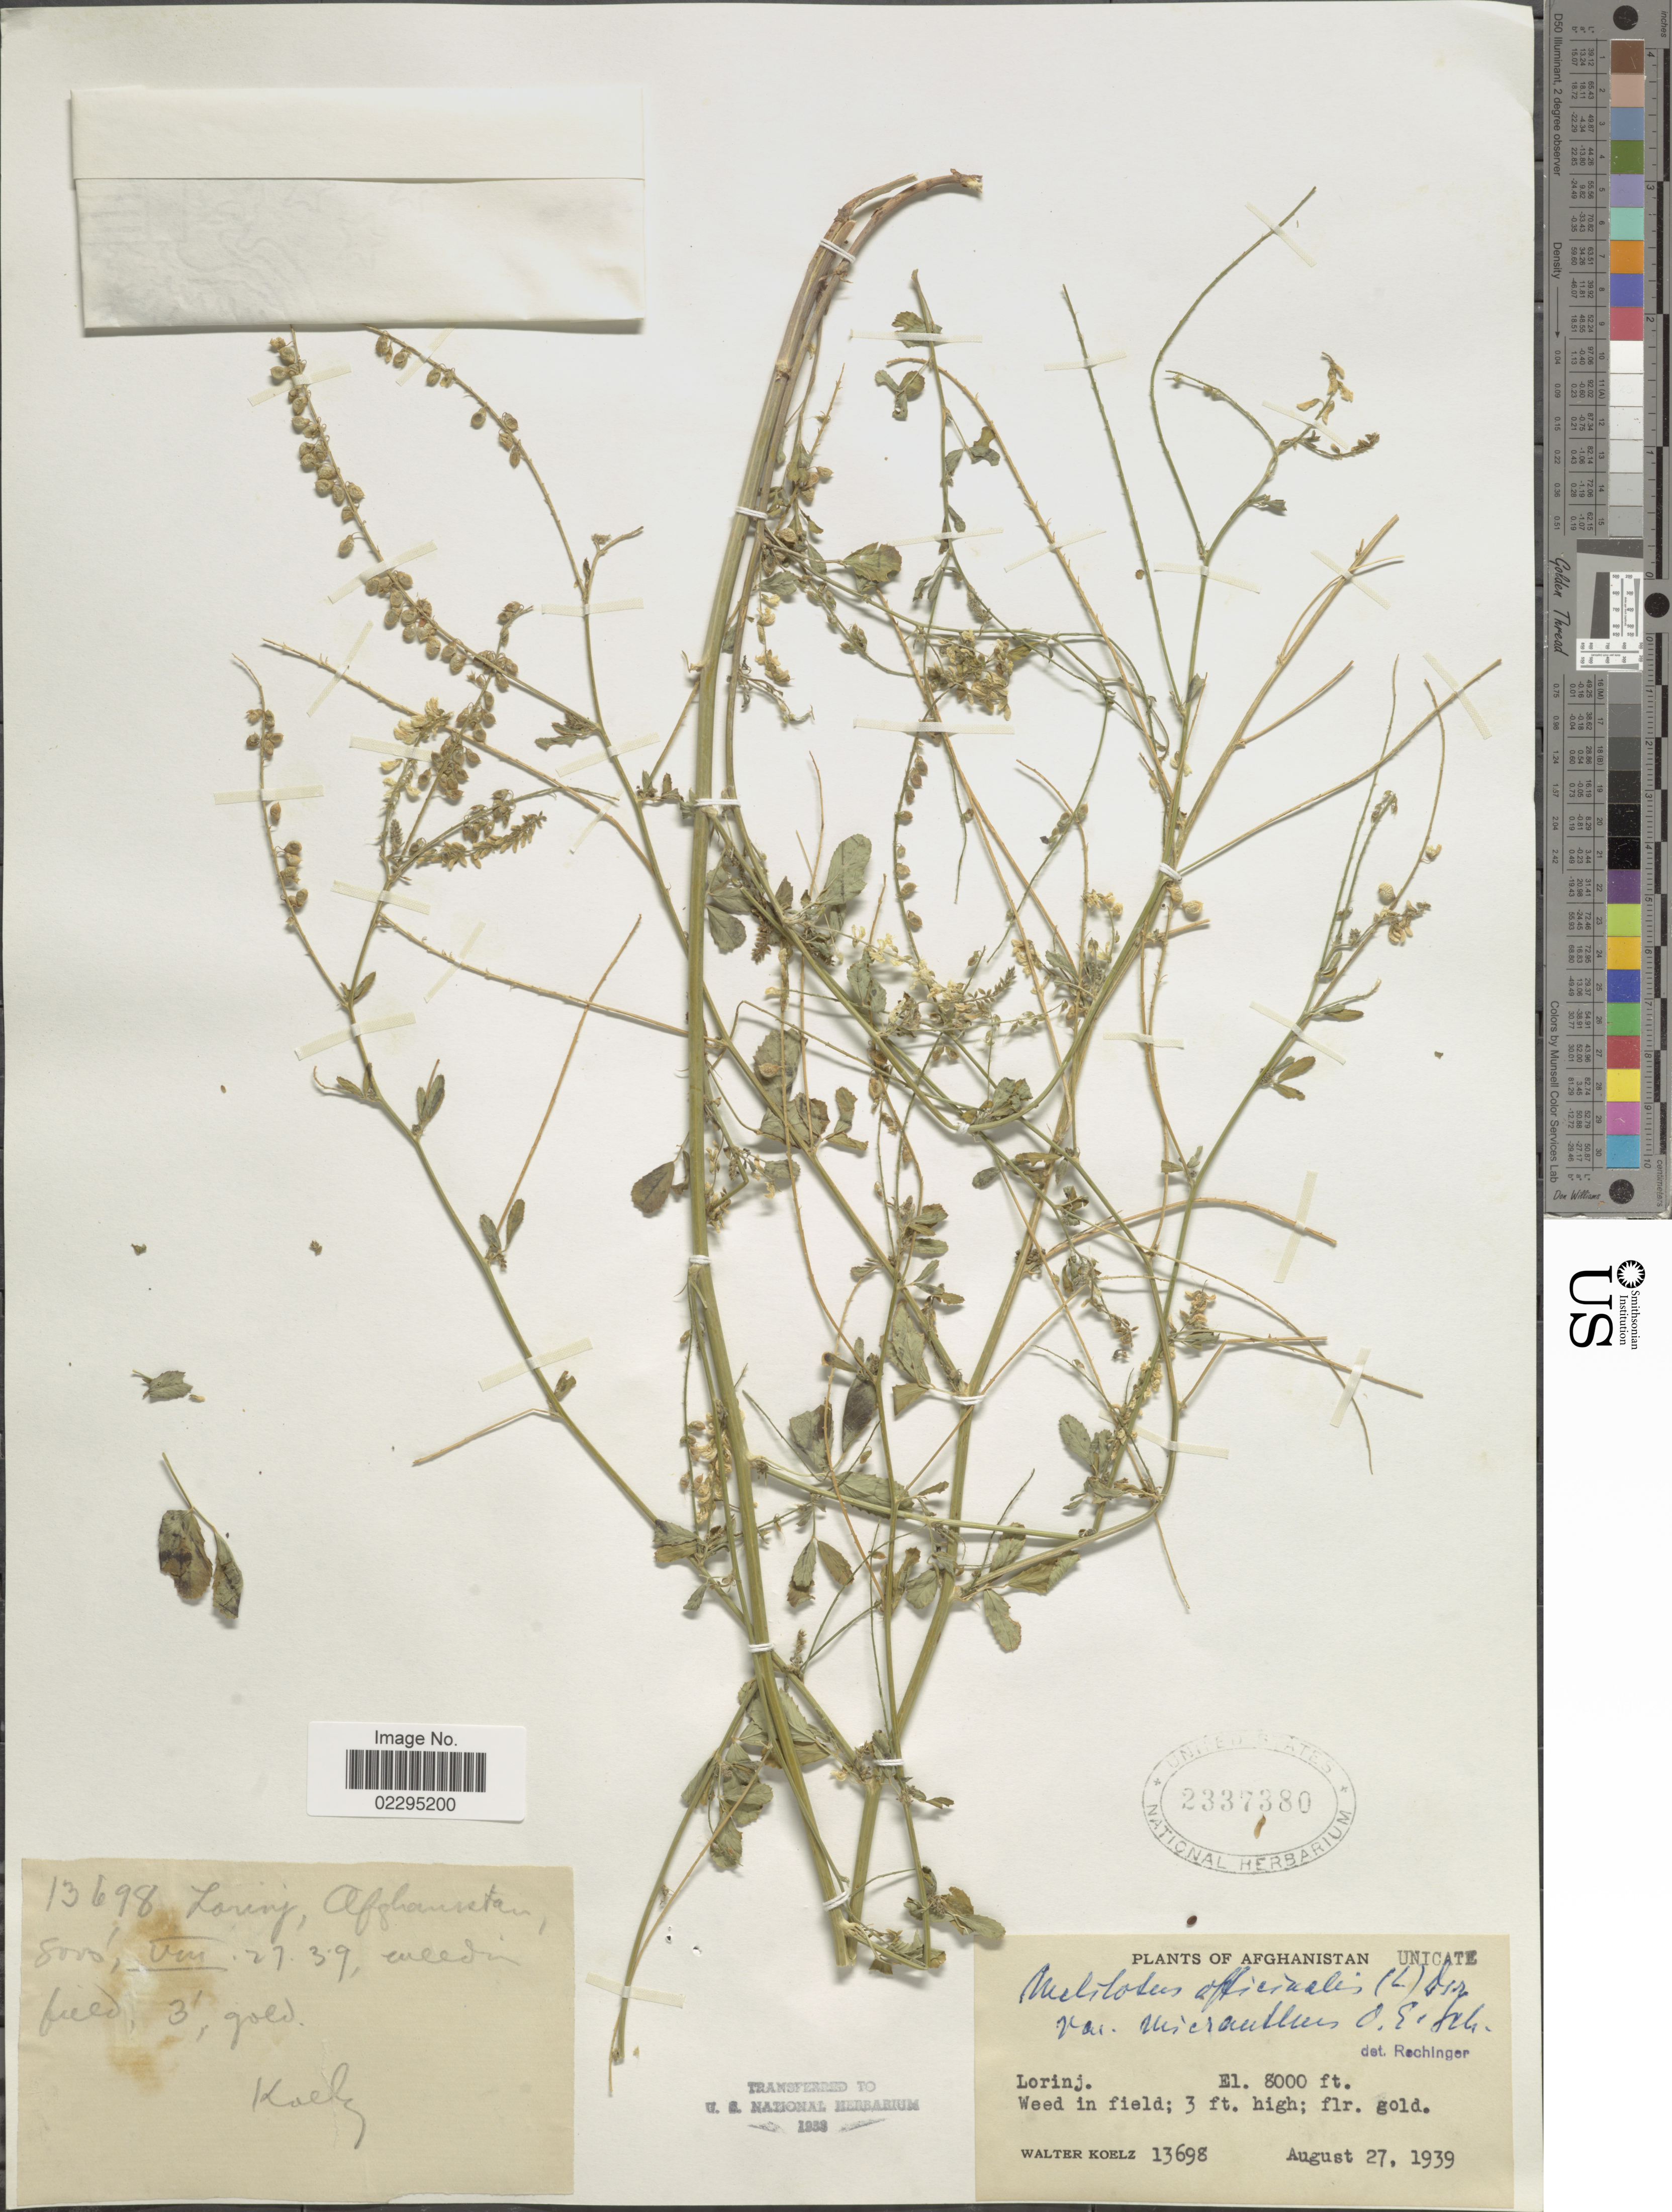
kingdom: Plantae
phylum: Tracheophyta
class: Magnoliopsida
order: Fabales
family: Fabaceae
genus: Melilotus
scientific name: Melilotus officinalis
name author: (L.) Lam.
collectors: W. N. Koelz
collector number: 13698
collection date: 1939-08-27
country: Afghanistan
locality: Lorinj, Weed in field.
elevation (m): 2438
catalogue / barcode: US 2337380